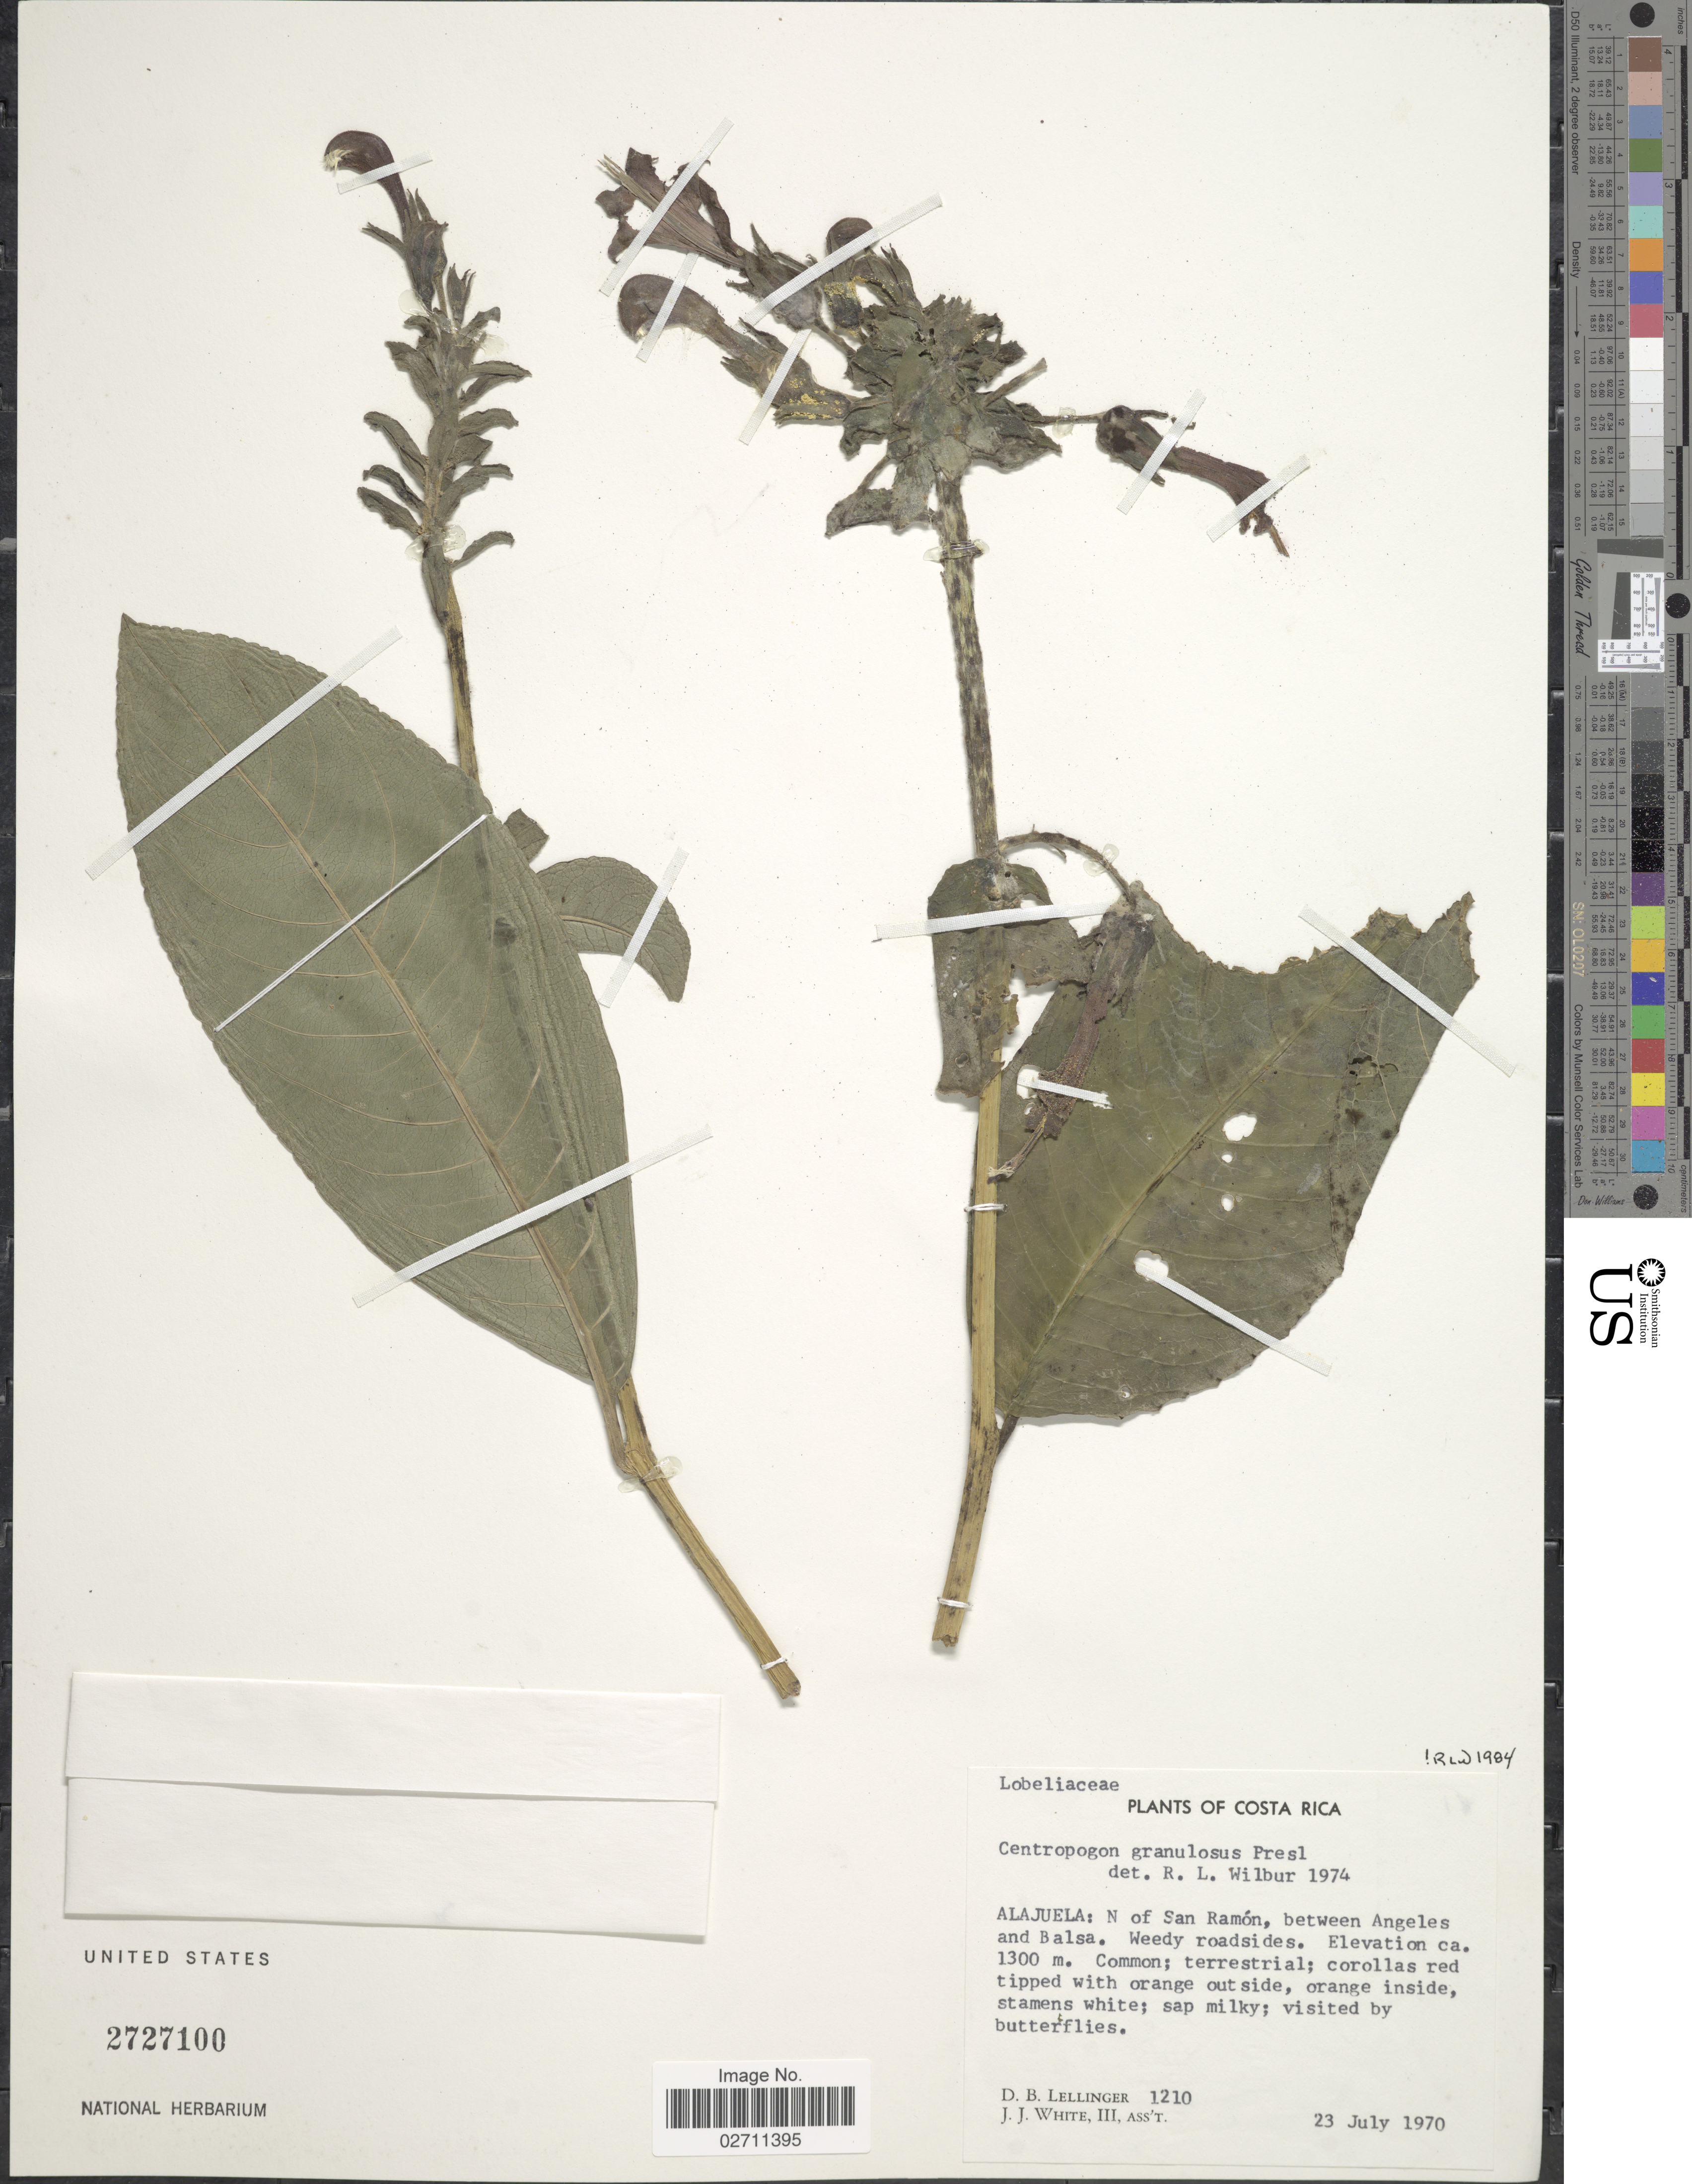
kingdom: Plantae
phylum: Tracheophyta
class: Magnoliopsida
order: Asterales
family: Campanulaceae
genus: Centropogon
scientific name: Centropogon granulosus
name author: C. Presl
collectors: D. B. Lellinger & J. J. White III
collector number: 1210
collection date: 1970-07-23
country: Costa Rica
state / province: Alajuela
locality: N of San Ramon, between Angeles and Balsa, weedy roadsides.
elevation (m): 1300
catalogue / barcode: US 2727100